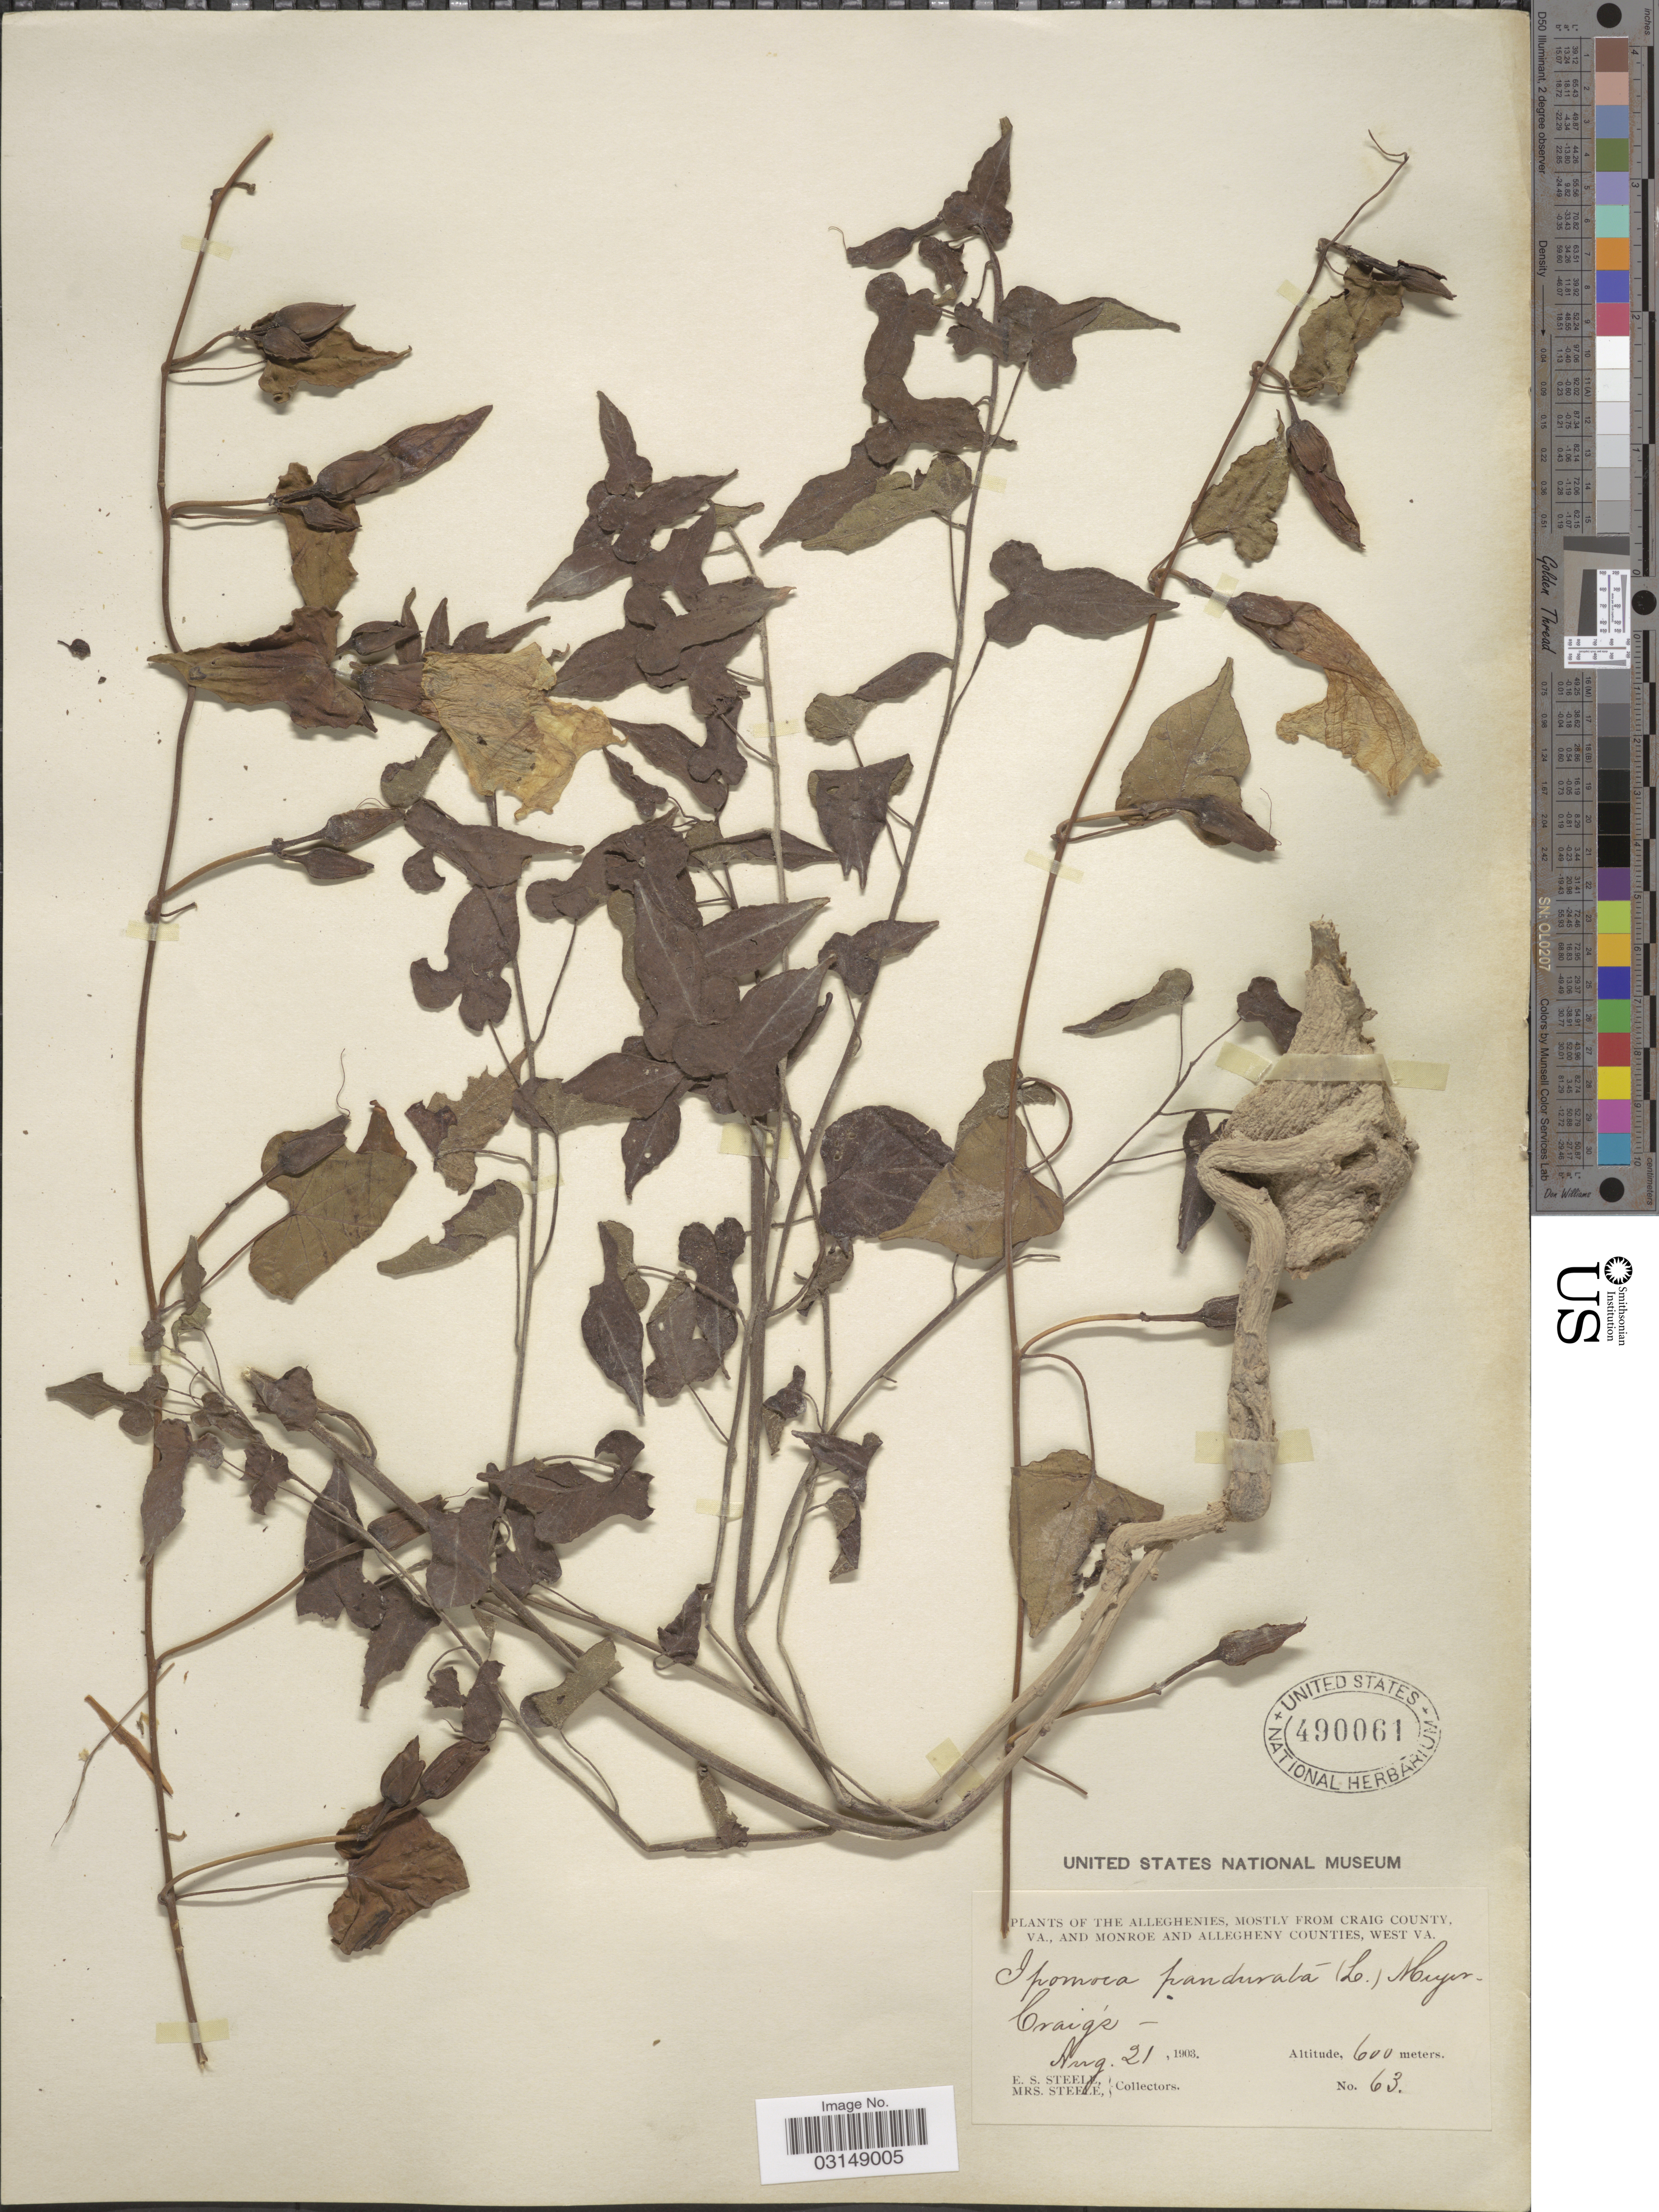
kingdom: Plantae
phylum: Tracheophyta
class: Magnoliopsida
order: Solanales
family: Convolvulaceae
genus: Ipomoea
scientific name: Ipomoea pandurata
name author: (L.) G. Mey.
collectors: E. Steele & Mrs. E. S. Steele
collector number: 63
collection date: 1903-08-21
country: United States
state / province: Virginia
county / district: Craig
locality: The Alleghenies, mostly from Craig County, V.A., and Monroe and Allegheny Counties, West VA. Craig's.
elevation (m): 600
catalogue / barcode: US 490061